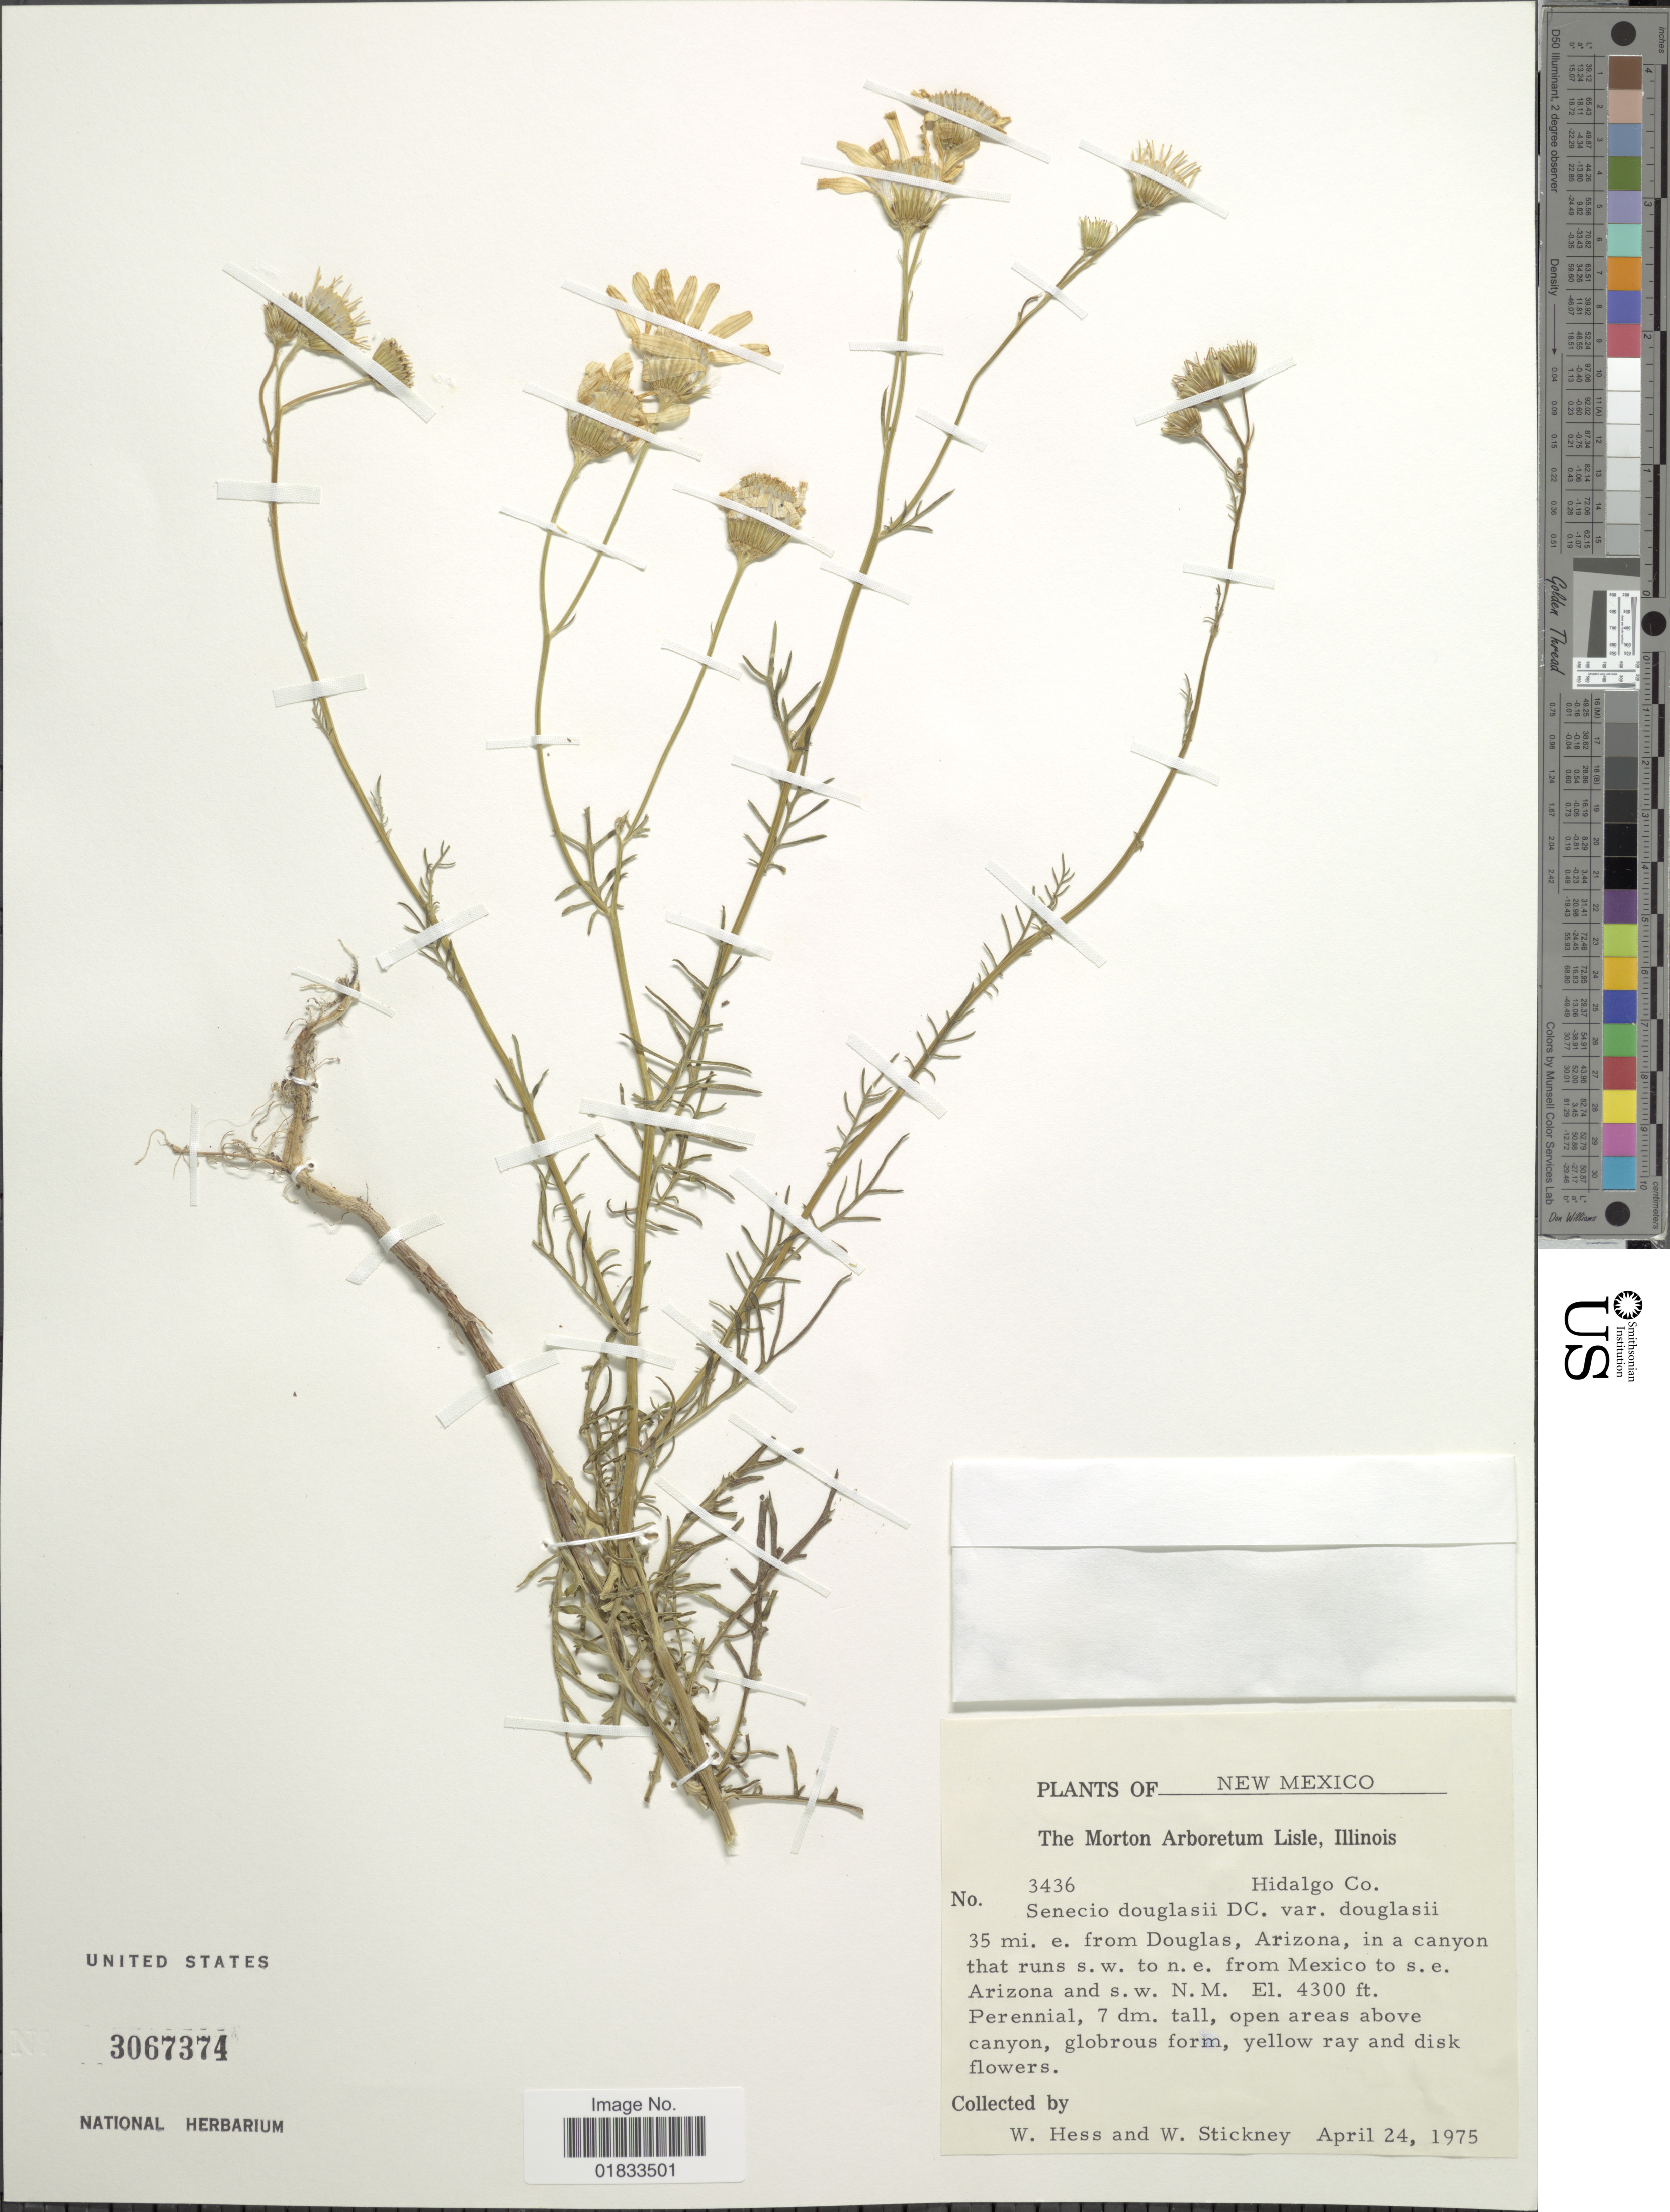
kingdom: Plantae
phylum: Tracheophyta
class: Magnoliopsida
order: Asterales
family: Asteraceae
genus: Senecio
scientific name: Senecio flaccidus var. douglasii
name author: (DC.) B.L. Turner & T.M. Barkley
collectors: W. Hess & W. Stickney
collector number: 3436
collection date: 1975-04-24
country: United States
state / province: New Mexico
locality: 35 mi. e. from Douglas, Arizona, in a canyon that runs s.w. to n.e. from Mexico to s.e. Arizona and s.w. N. M.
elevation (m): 1311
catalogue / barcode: US 3067374